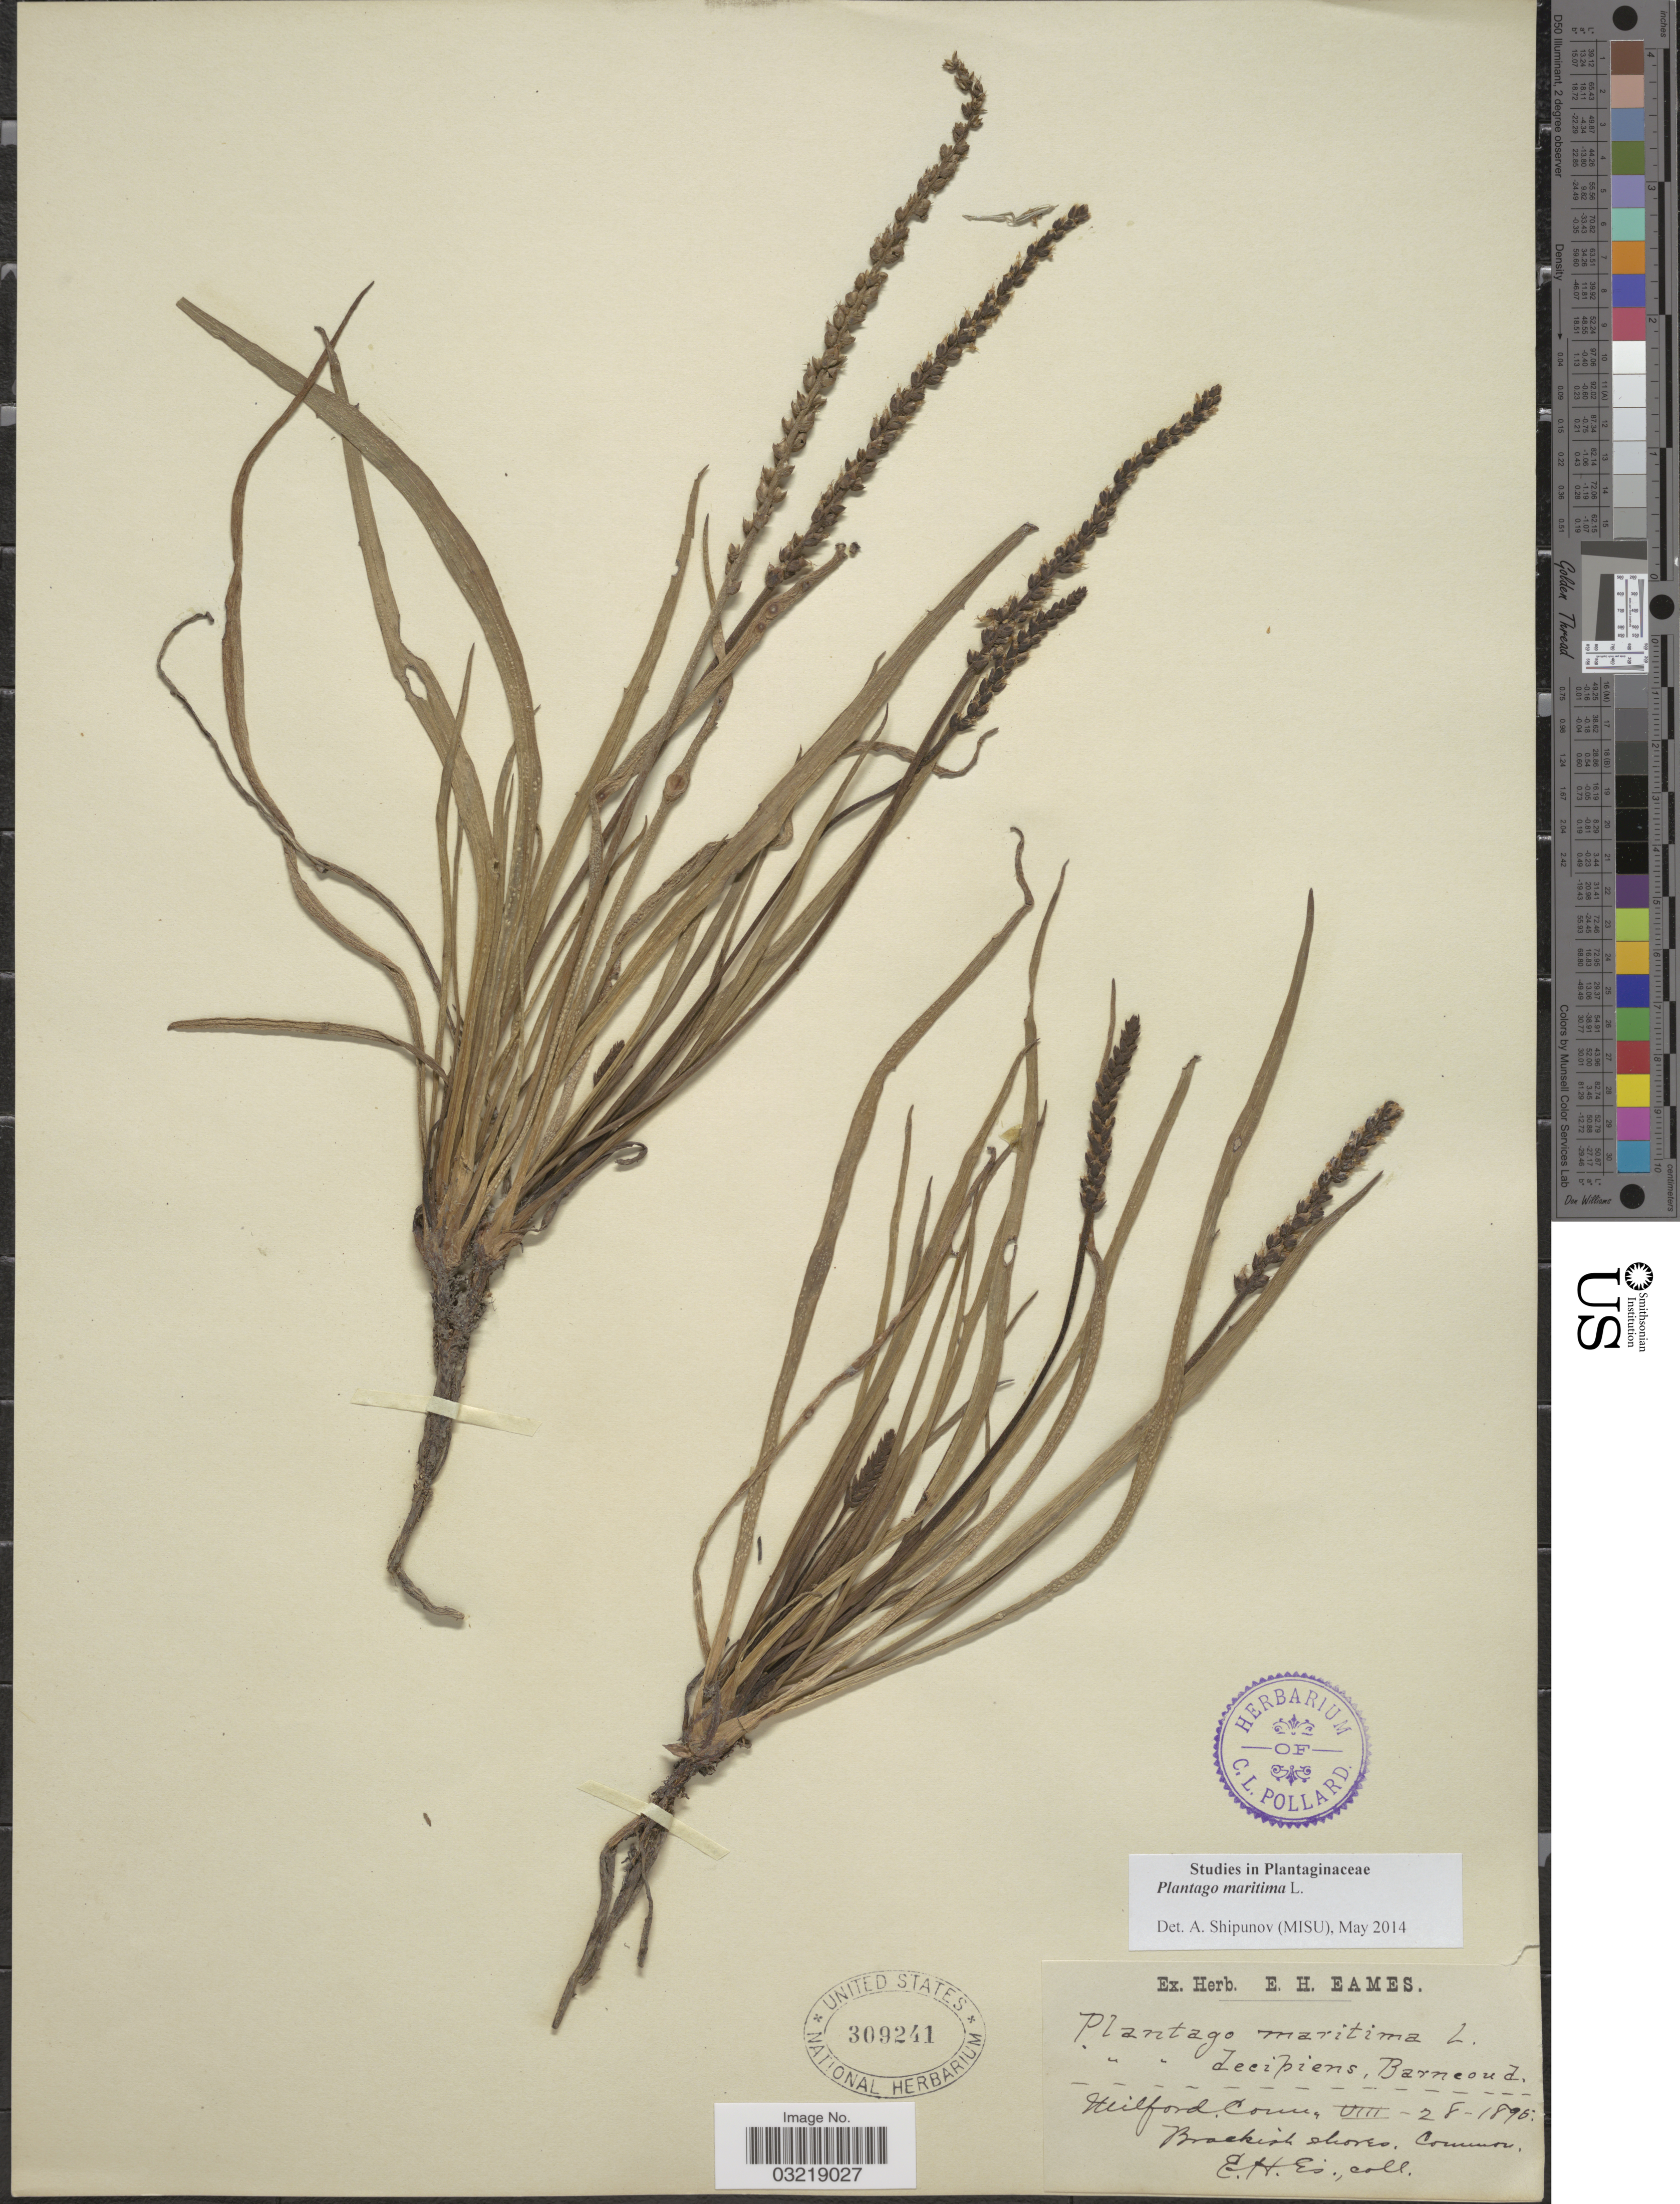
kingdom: Plantae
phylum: Tracheophyta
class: Magnoliopsida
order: Lamiales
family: Plantaginaceae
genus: Plantago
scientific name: Plantago maritima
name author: L.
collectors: E. H. Eames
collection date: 1895-08-28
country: United States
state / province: Connecticut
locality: Milford. Brackish shores.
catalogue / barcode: US 309241